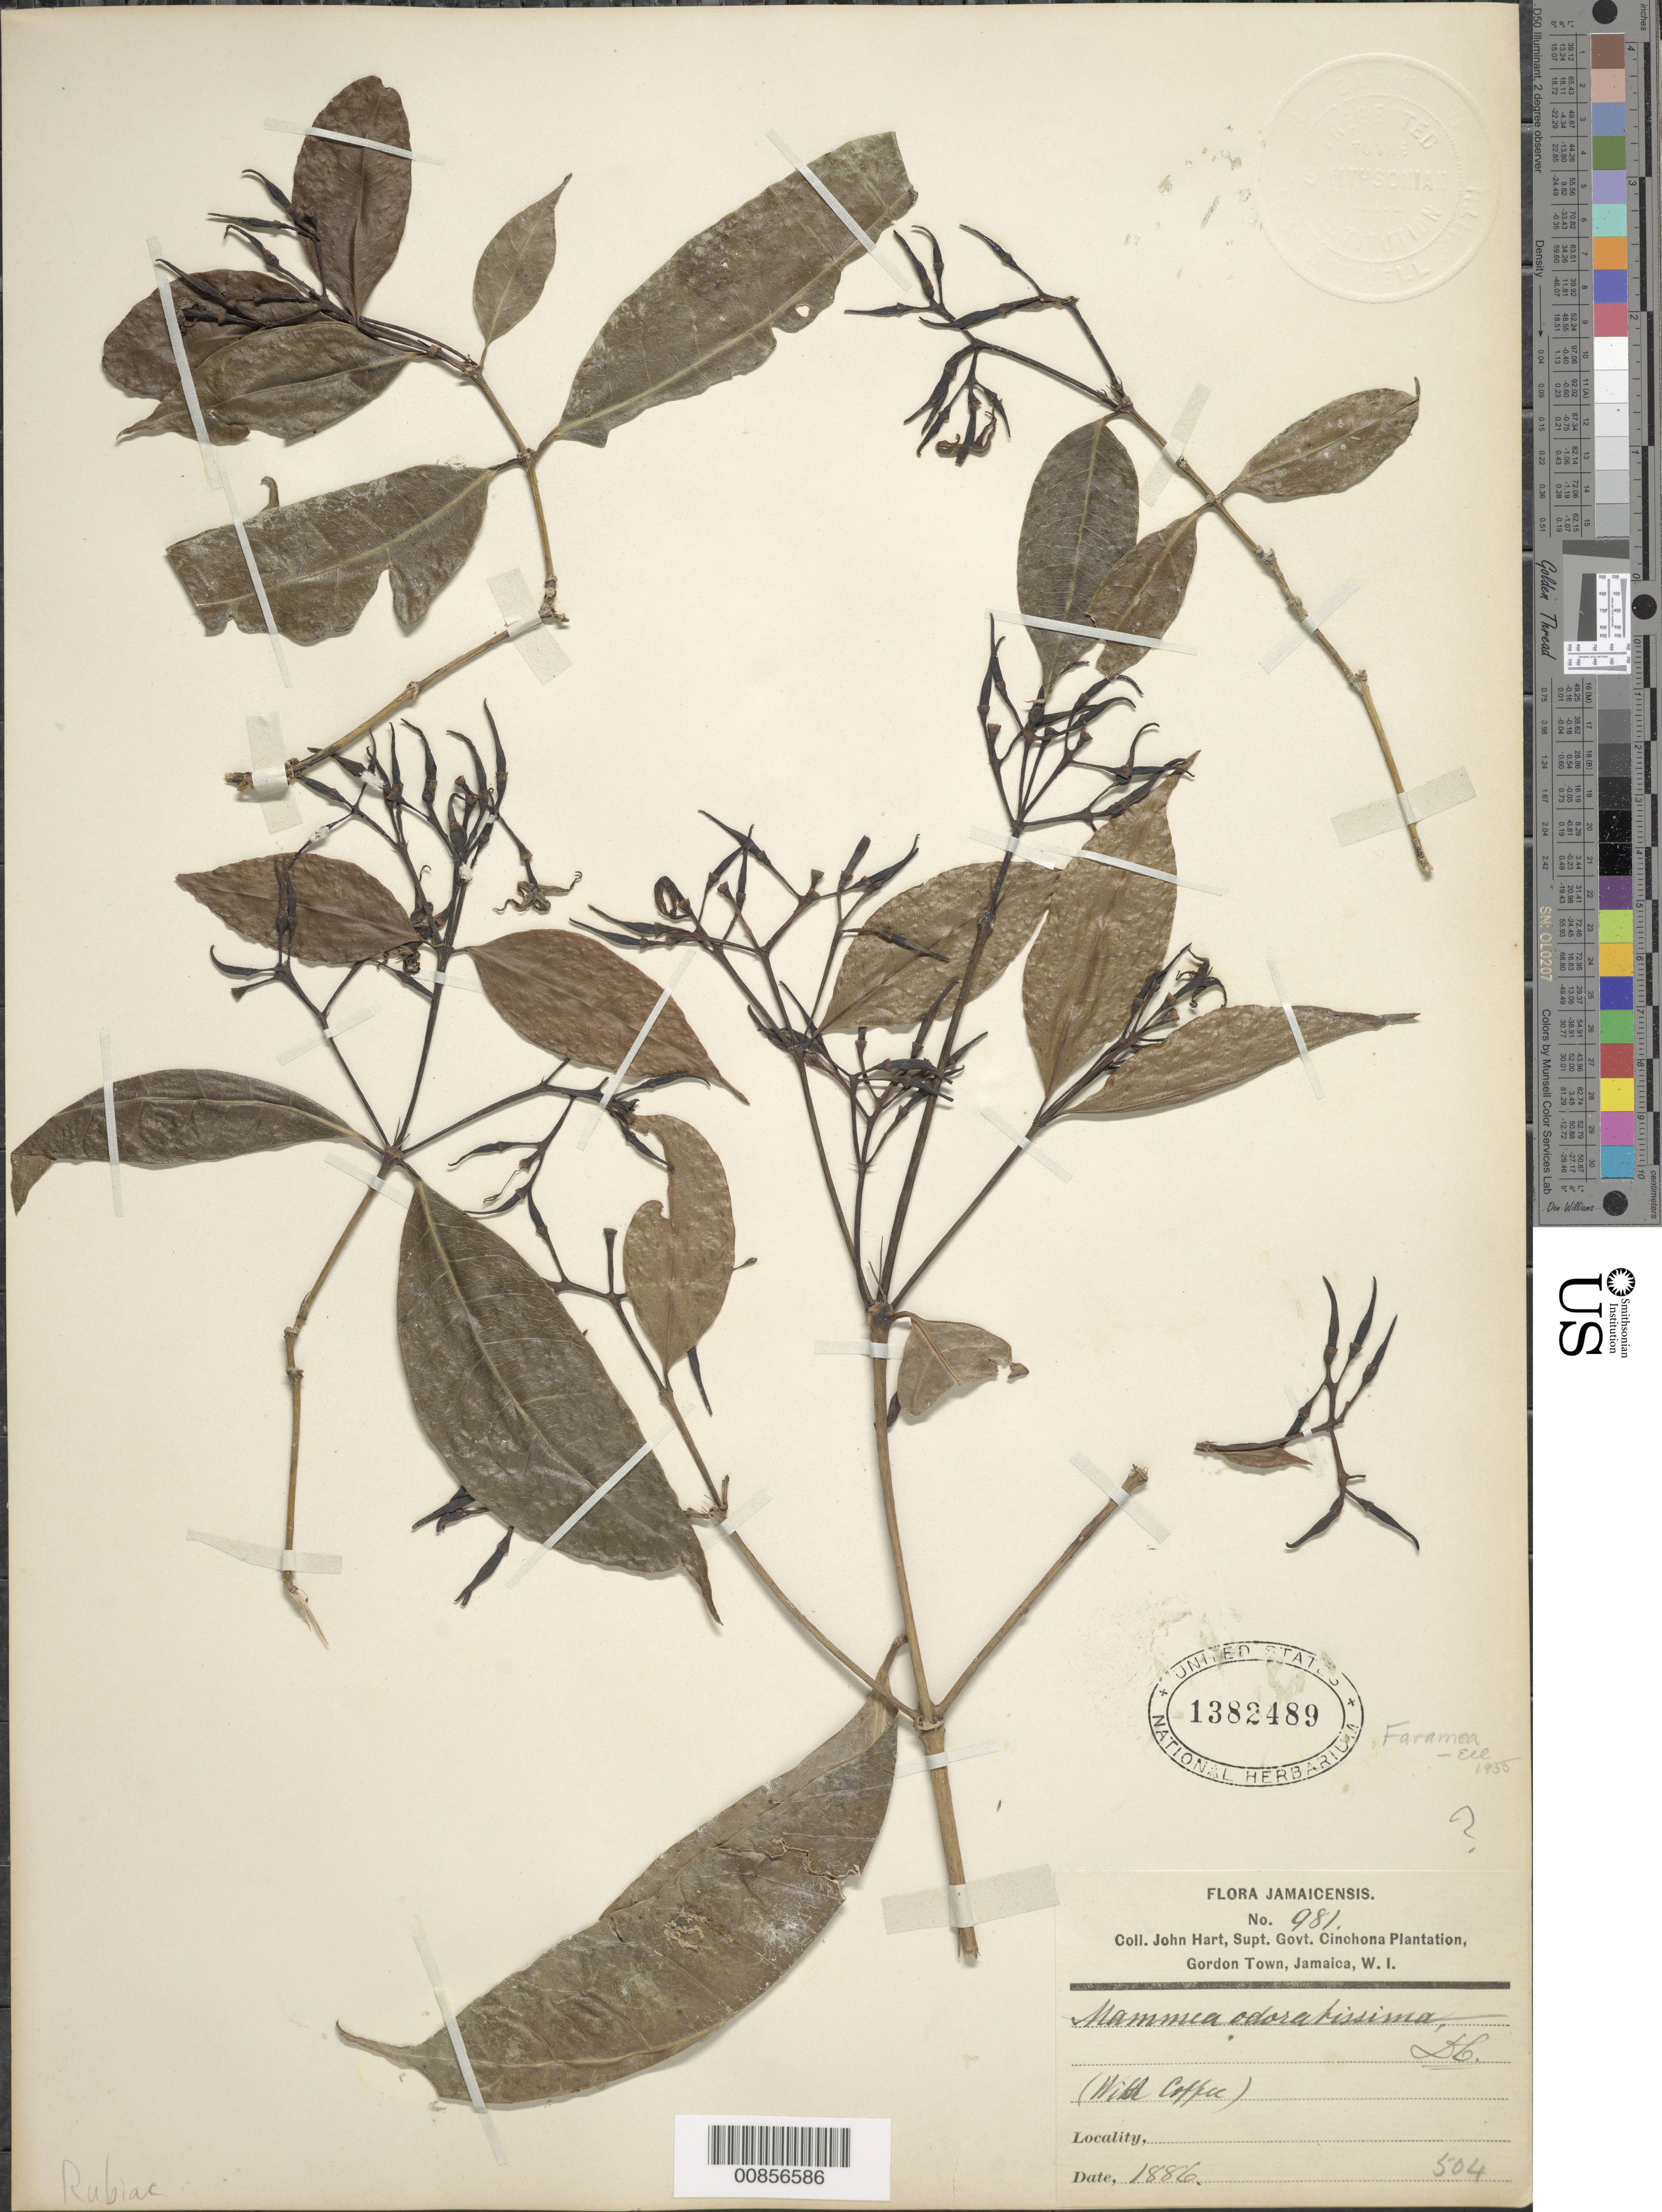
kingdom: Plantae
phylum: Tracheophyta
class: Magnoliopsida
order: Gentianales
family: Rubiaceae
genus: Faramea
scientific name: Faramea occidentalis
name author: (L.) A. Rich.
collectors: J. Hart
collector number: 981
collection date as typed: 1886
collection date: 1886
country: Jamaica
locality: Gordon Town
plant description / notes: Common name: Wild coffee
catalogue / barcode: US 1382489